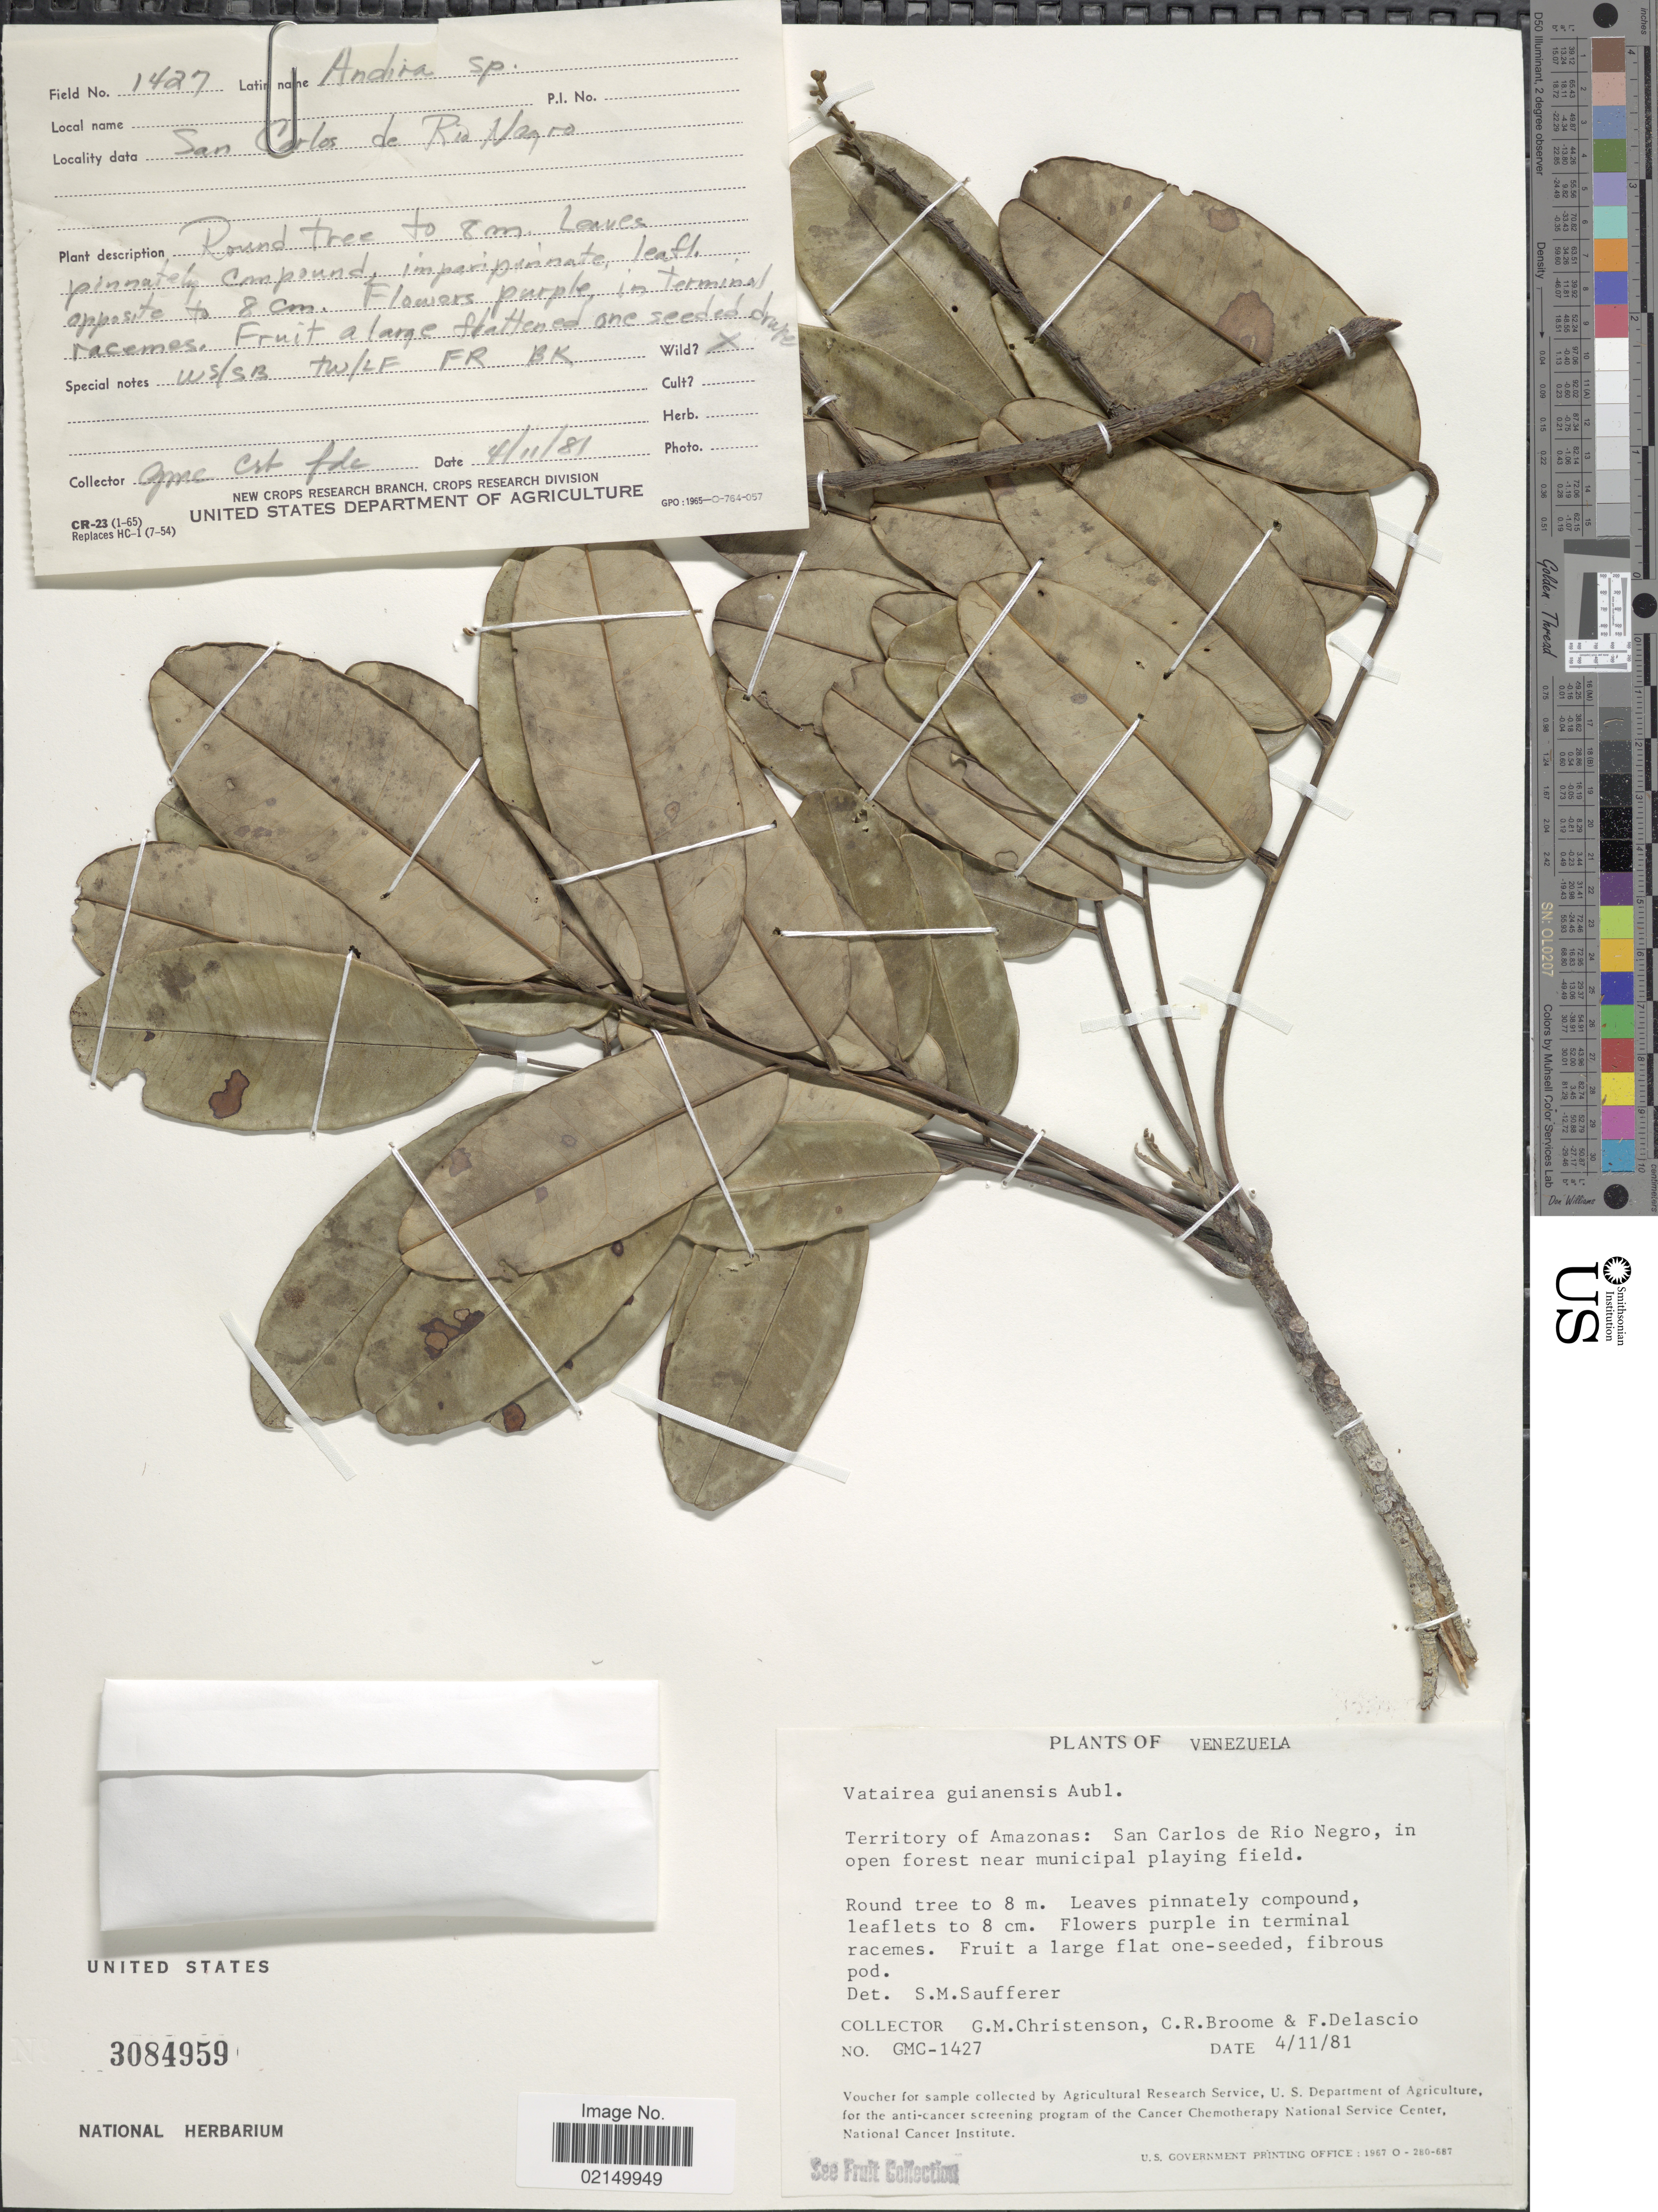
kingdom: Plantae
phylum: Tracheophyta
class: Magnoliopsida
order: Fabales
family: Fabaceae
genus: Vatairea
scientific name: Vatairea guianensis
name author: Aubl.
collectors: G. Christenson, C. R. Broome & F. Delascio C.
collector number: GMC-1427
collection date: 1981-11-04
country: Venezuela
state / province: Amazonas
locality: San Carlos de Rio Negro, in open forest near municipal playing field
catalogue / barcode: US 3084959